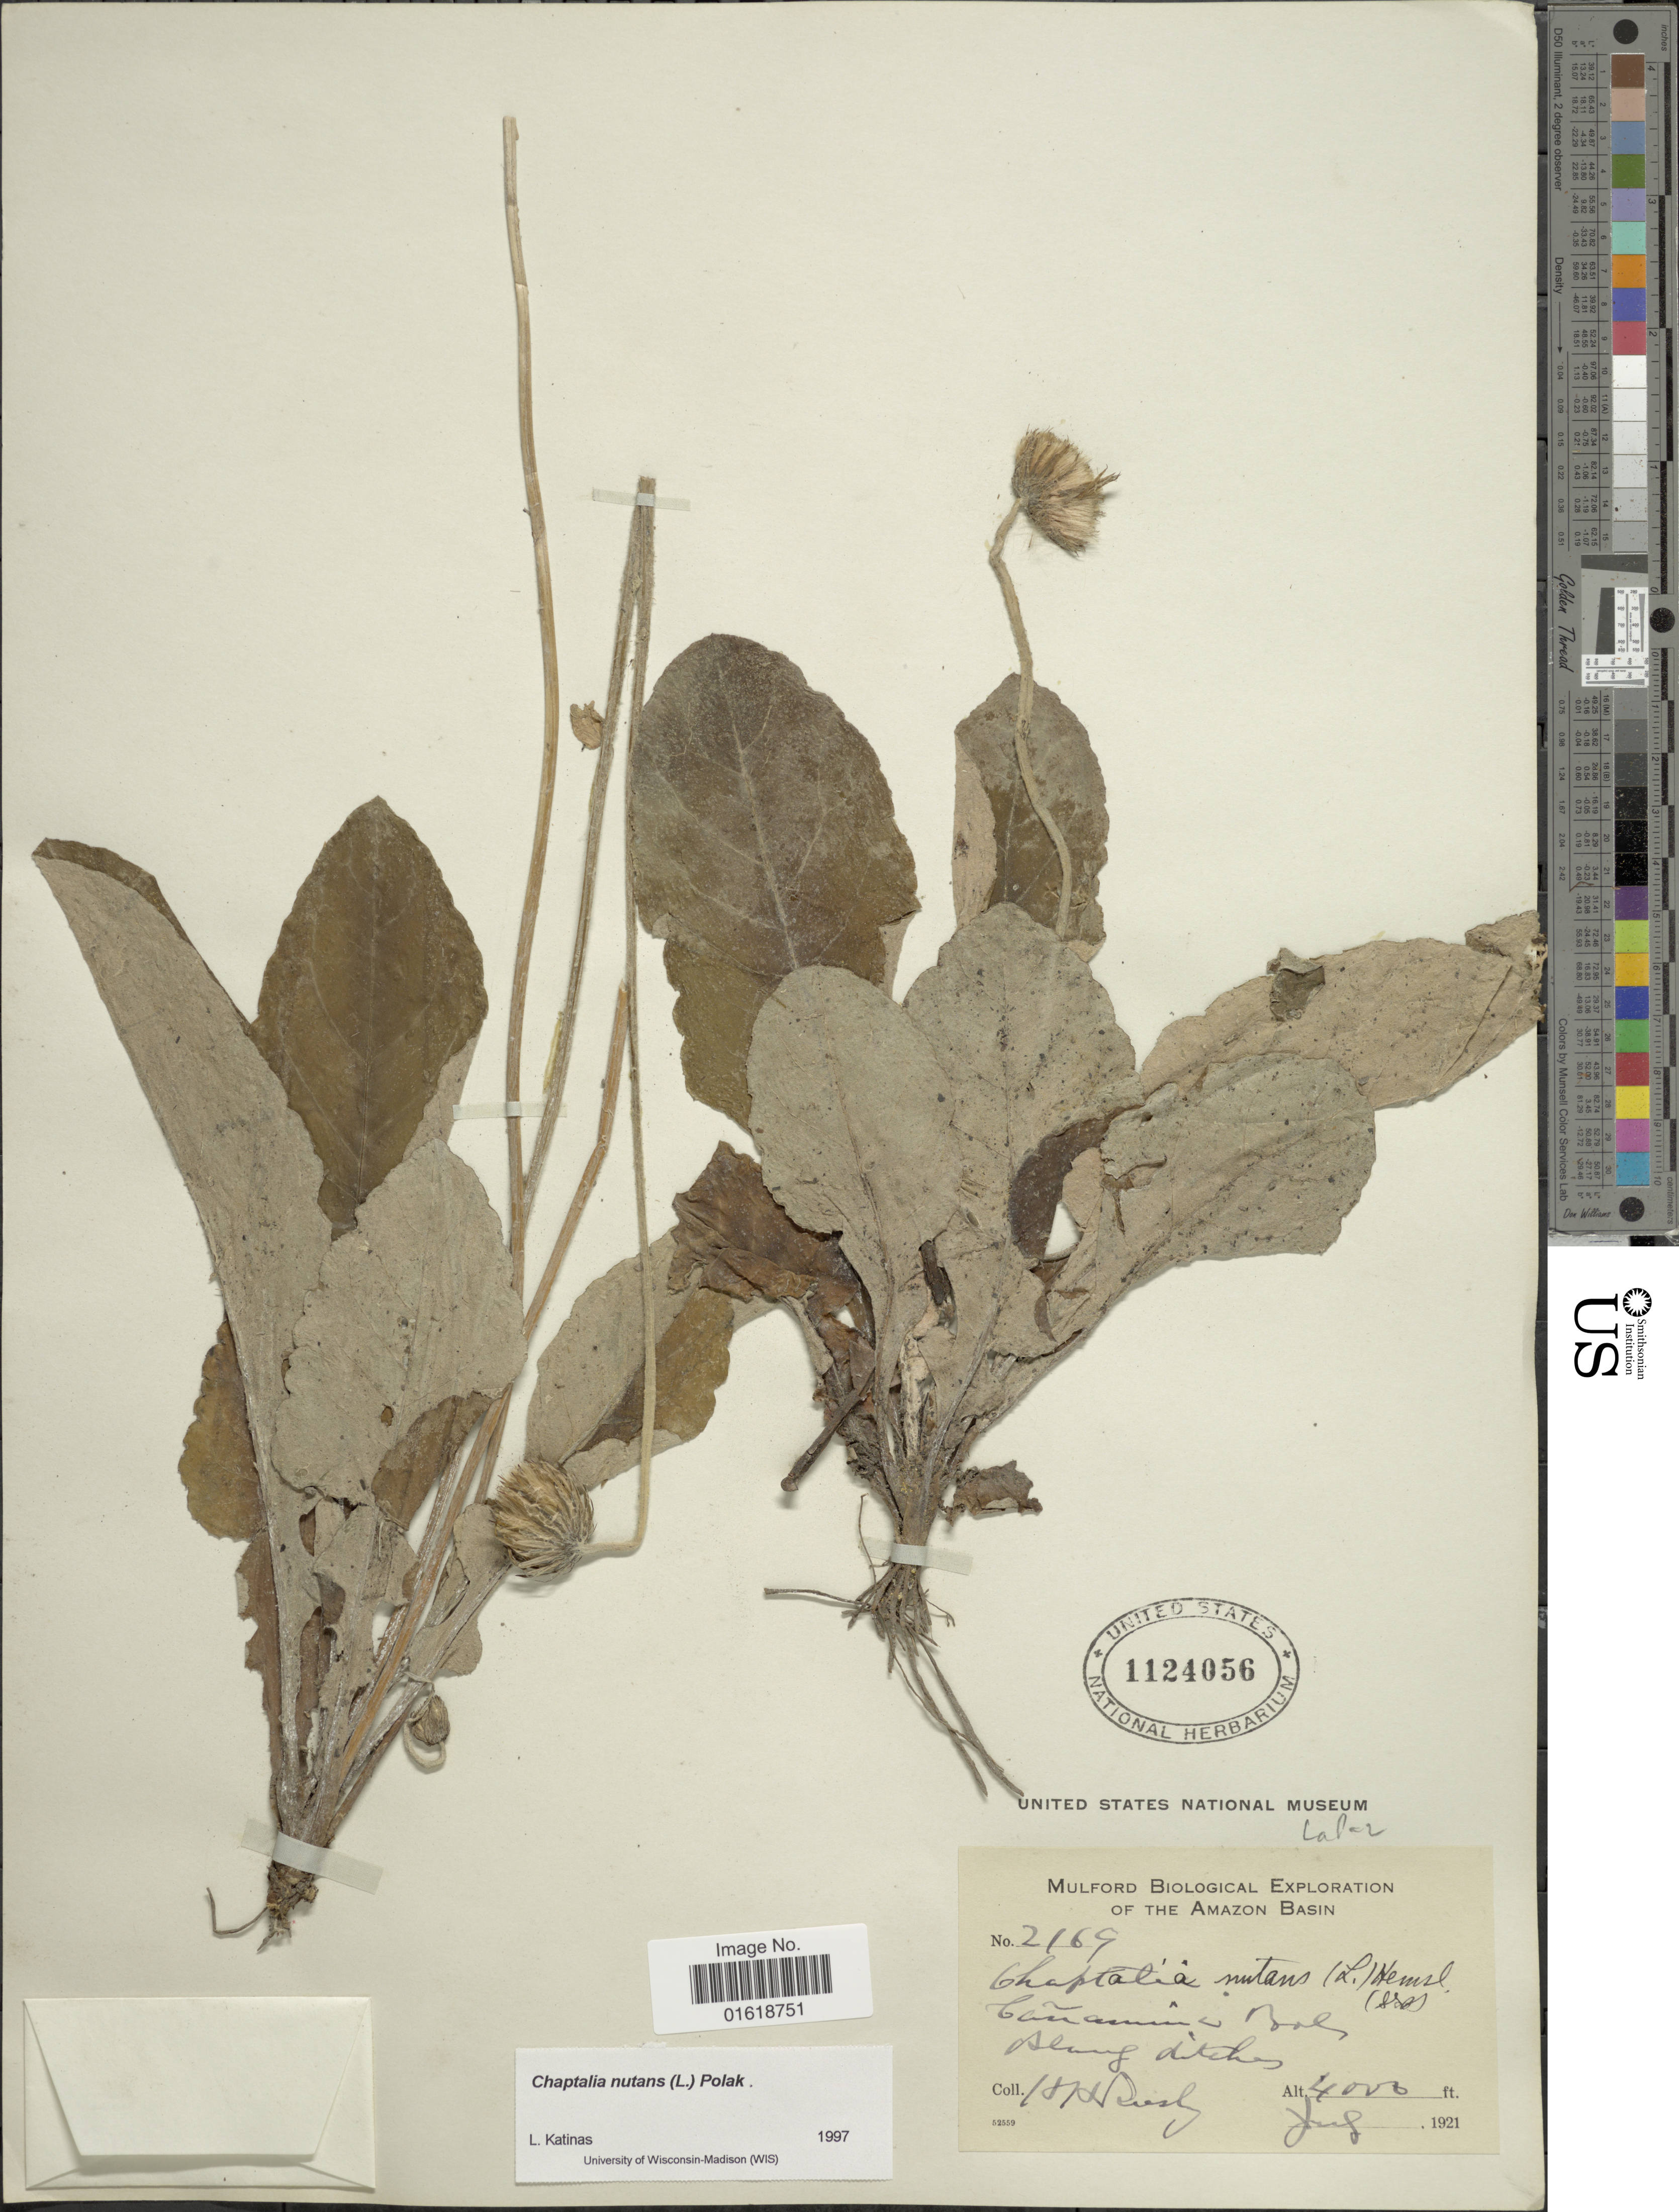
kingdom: Plantae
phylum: Tracheophyta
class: Magnoliopsida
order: Asterales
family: Asteraceae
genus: Chaptalia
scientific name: Chaptalia nutans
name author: (L.) Pol.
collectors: H. H. Rusby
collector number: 2169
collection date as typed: July, 1921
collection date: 1921-07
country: Bolivia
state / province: La Paz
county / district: Inquisivi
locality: Cañamina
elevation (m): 1219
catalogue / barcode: US 1124056